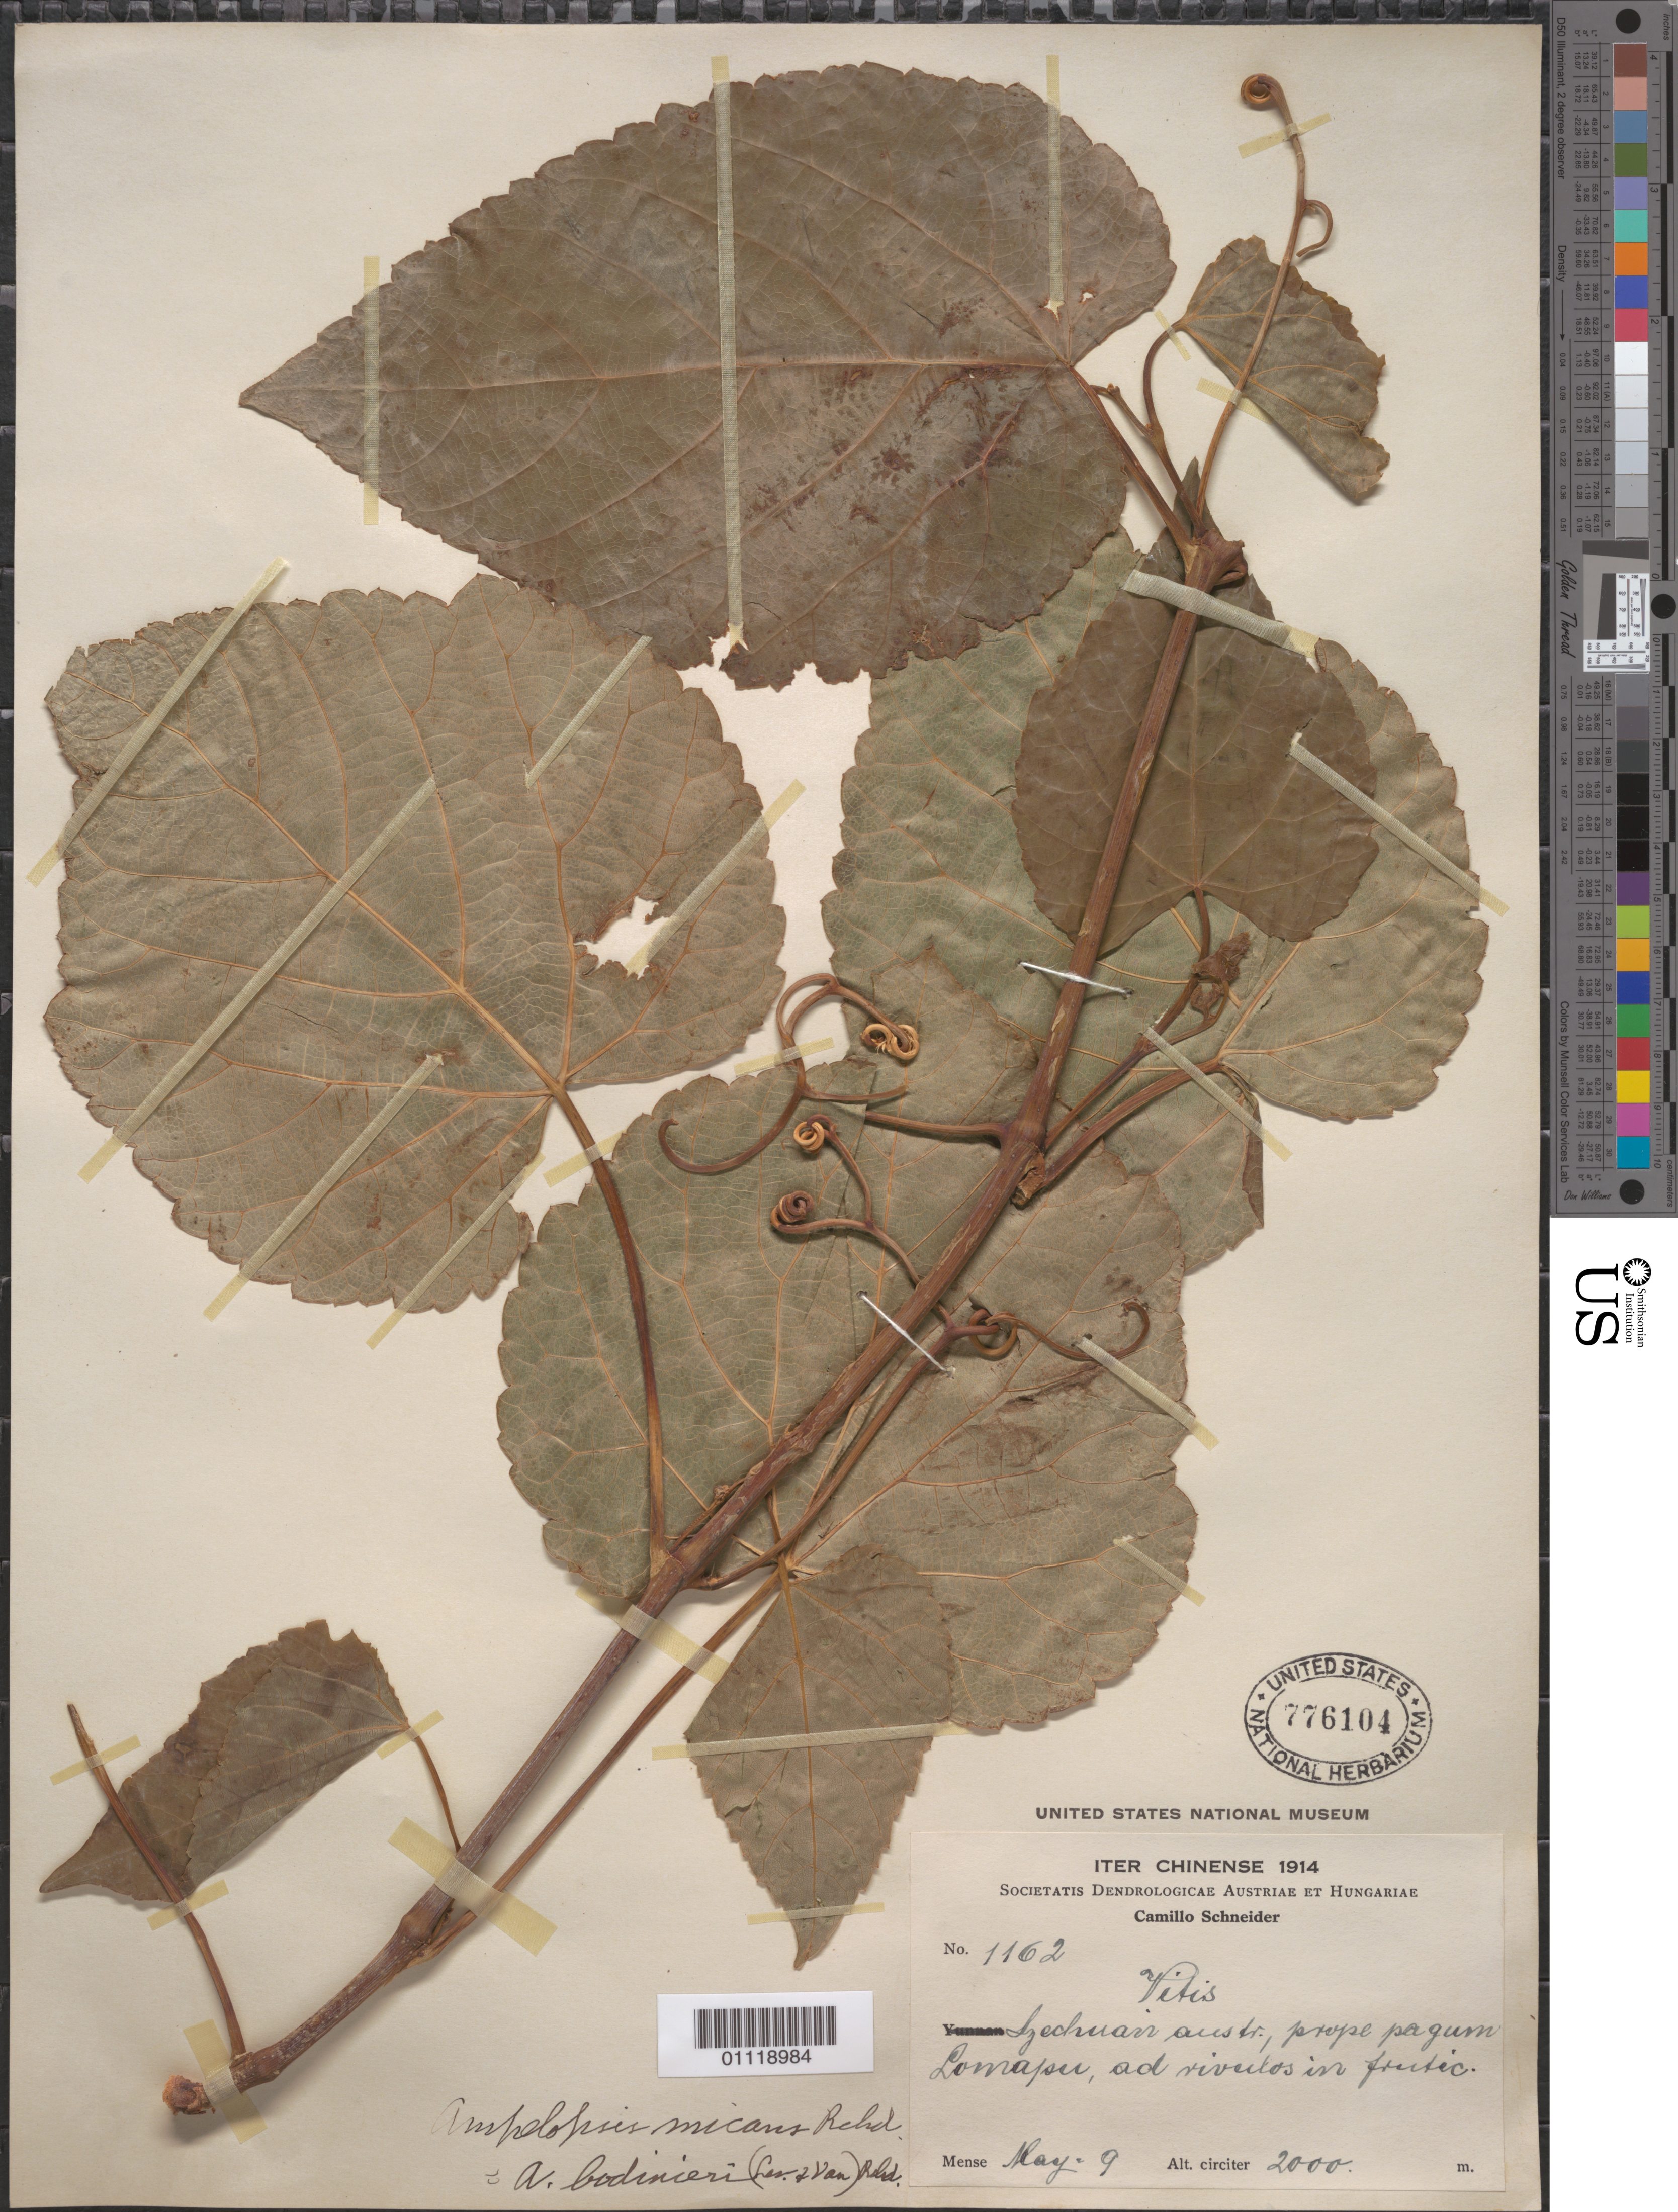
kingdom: Plantae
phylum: Tracheophyta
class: Magnoliopsida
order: Vitales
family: Vitaceae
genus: Ampelopsis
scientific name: Ampelopsis bodinieri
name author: (H. Lév. & Vaniot) Rehder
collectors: C. K. Schneider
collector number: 1162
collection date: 1914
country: China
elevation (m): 2000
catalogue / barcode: US 776104